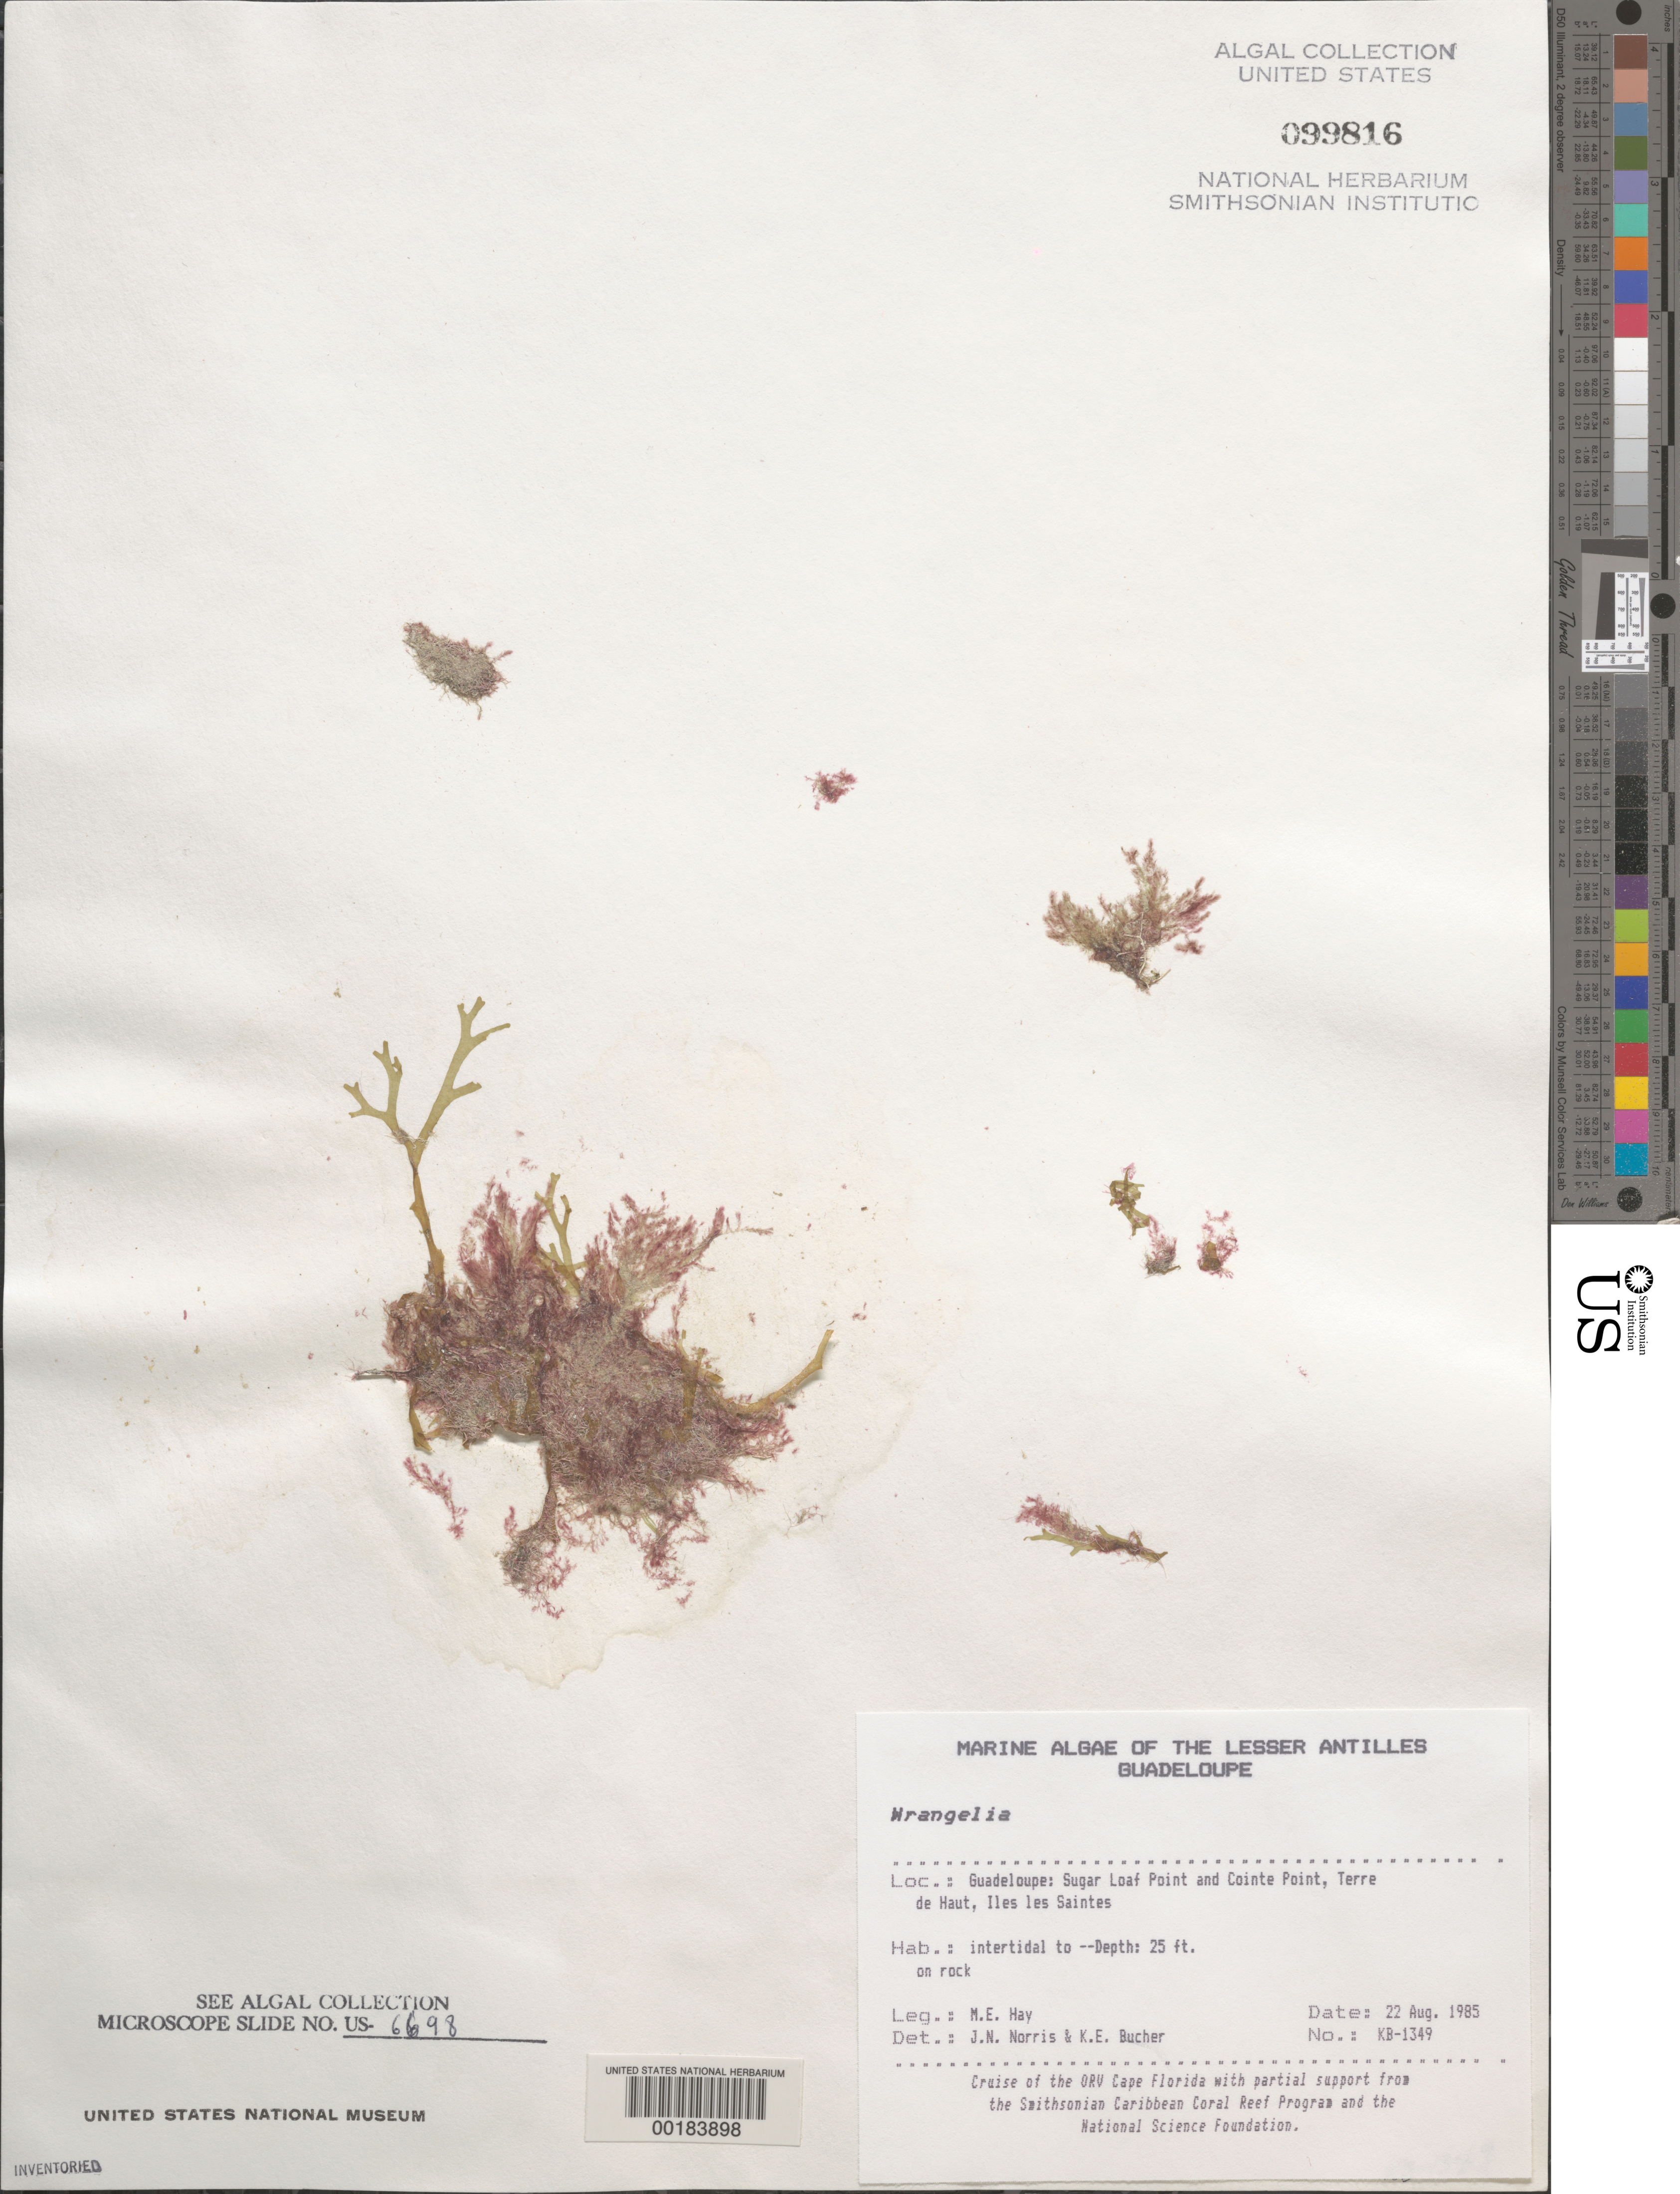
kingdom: Plantae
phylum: Rhodophyta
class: Florideophyceae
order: Ceramiales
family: Wrangeliaceae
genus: Wrangelia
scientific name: Wrangelia sp.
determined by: Norris, J. N.; Bucher, K. E.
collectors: M. E. Hay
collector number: KB-1349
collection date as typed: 22 Aug 1985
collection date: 1985-08-22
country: Guadeloupe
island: Terre de Haut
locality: Sugar Loaf Point and Cointe Point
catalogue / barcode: US 99816